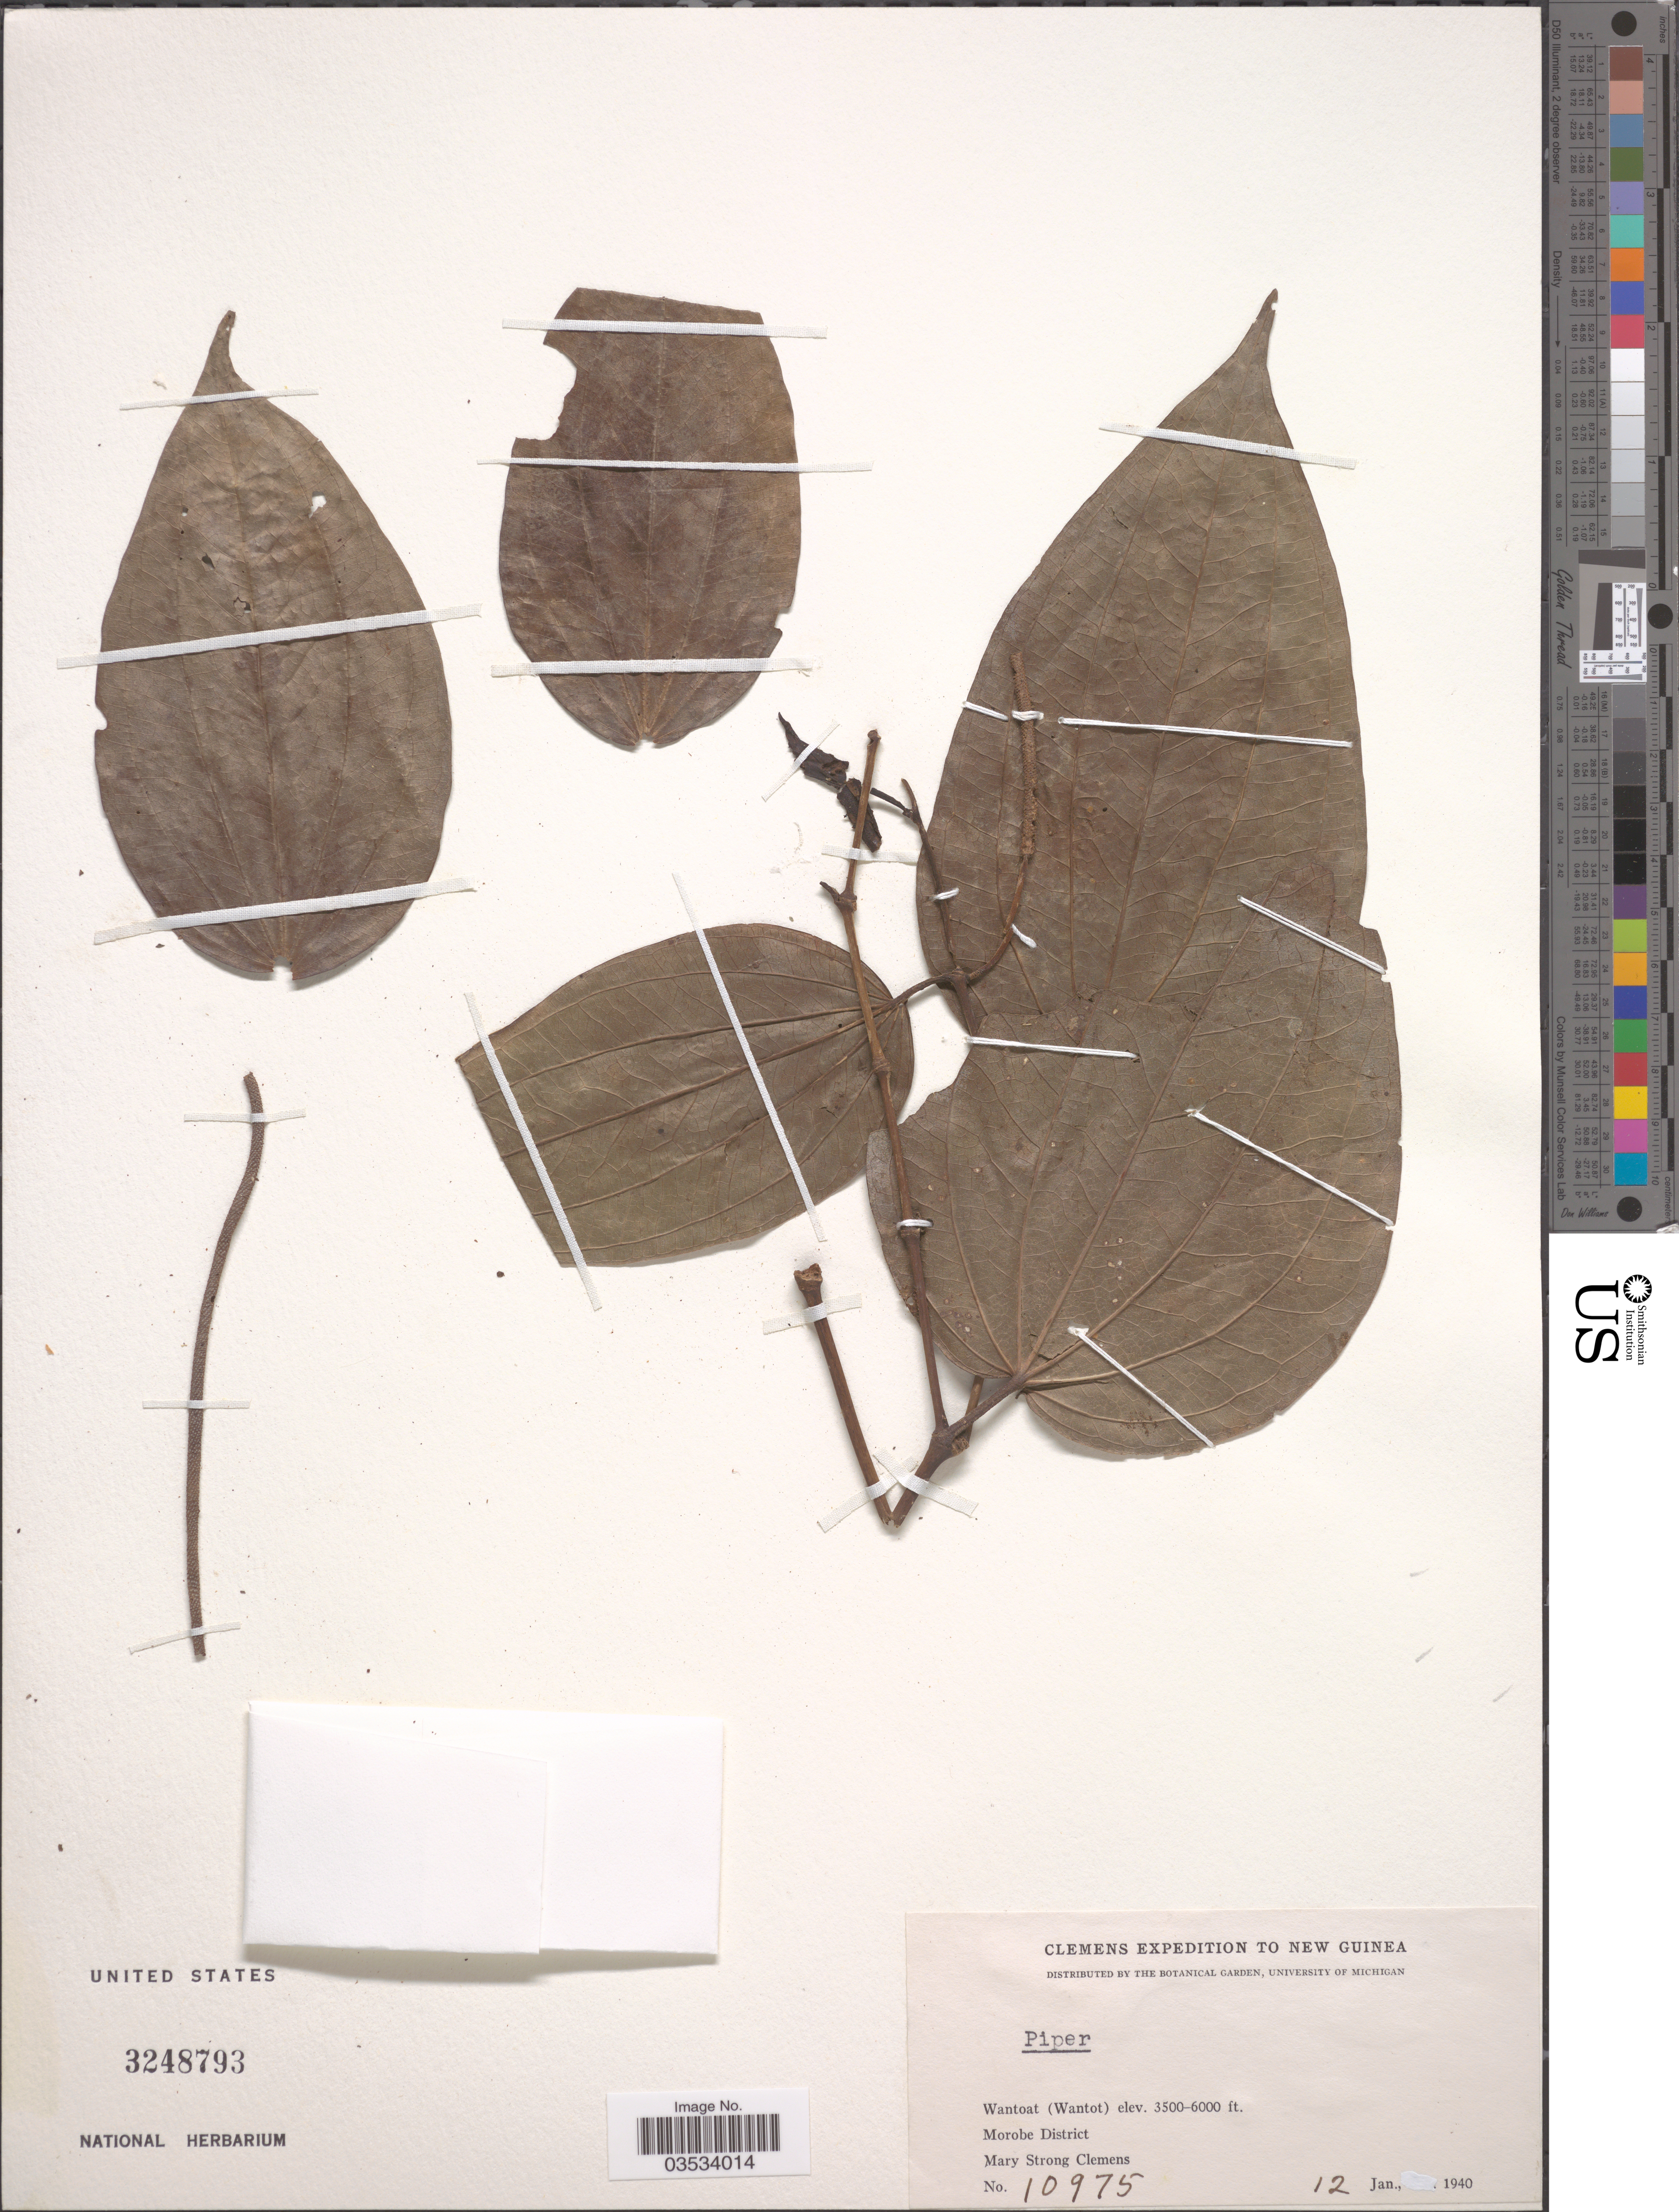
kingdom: Plantae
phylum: Tracheophyta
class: Magnoliopsida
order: Piperales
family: Piperaceae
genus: Piper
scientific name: Piper sp.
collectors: M. S. Clemens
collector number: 10975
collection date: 1940-01-12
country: Papua New Guinea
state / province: Morobe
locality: New Guinea. Wantoat (Wantot). Morobe District.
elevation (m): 1067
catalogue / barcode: US 3248793